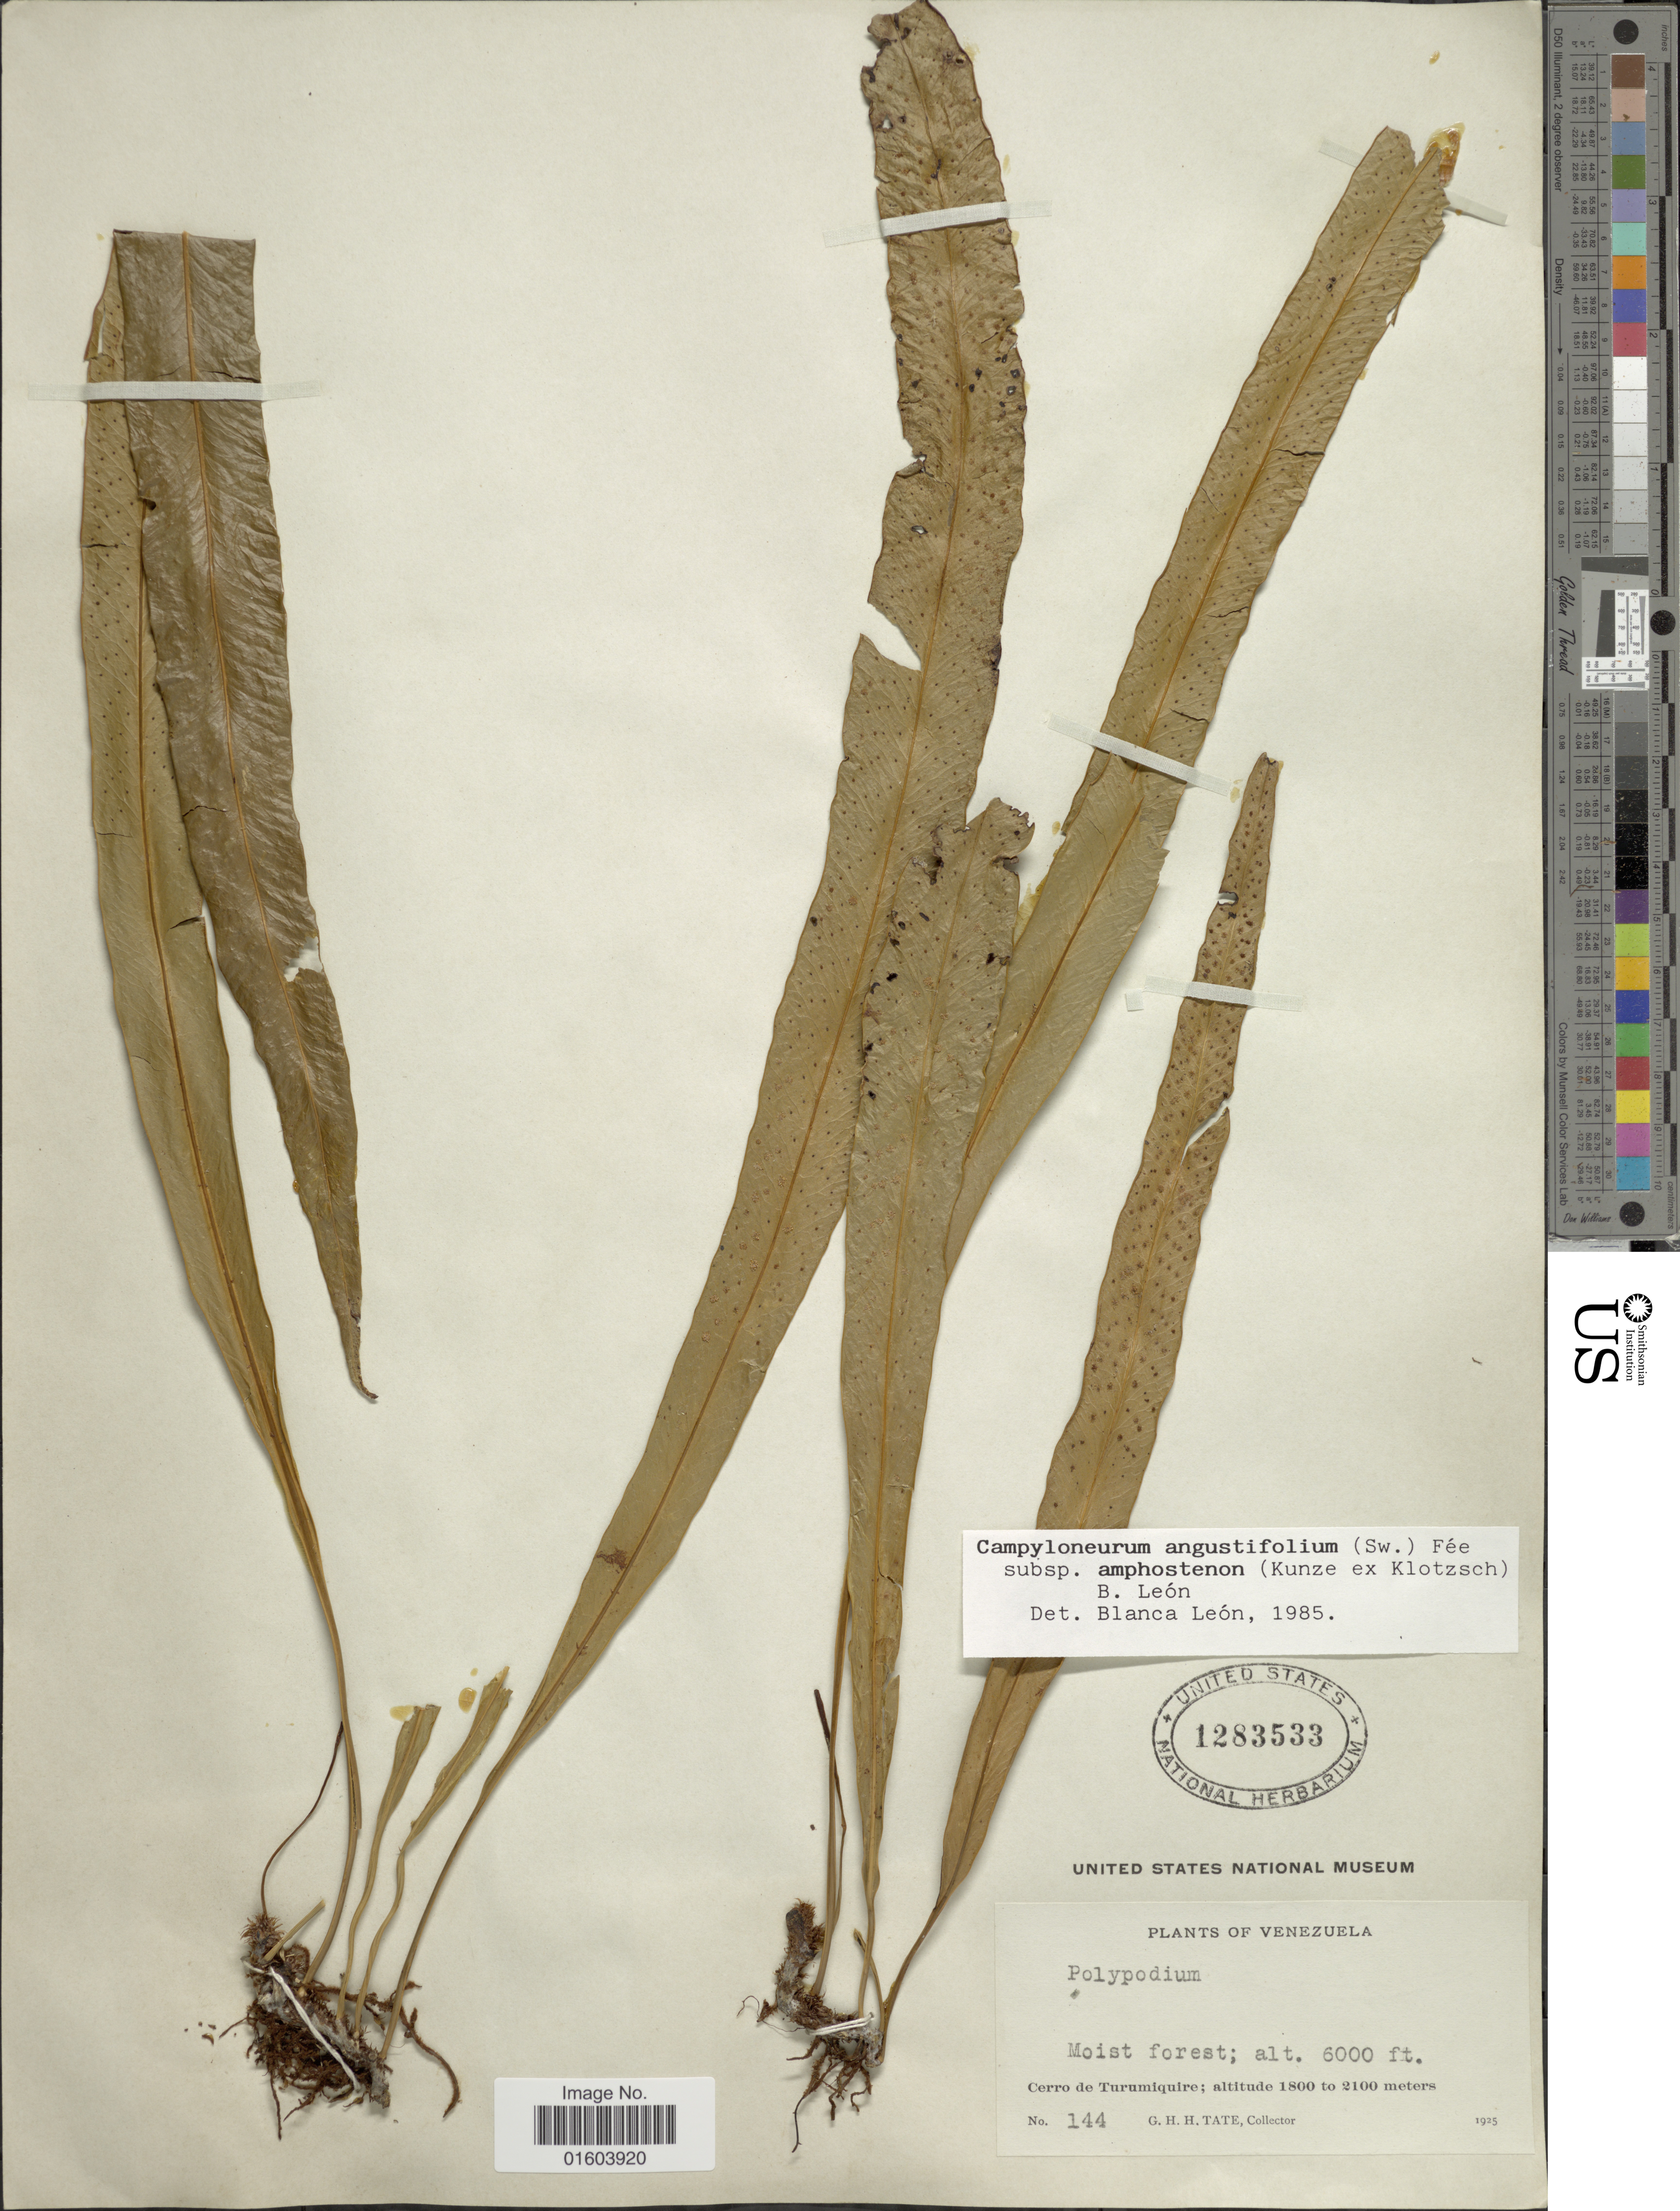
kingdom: Plantae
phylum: Tracheophyta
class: Polypodiopsida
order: Polypodiales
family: Polypodiaceae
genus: Campyloneurum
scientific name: Campyloneurum amphostenon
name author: (Kunze ex Klotzsch) Fée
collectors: G. H. H.Tate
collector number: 144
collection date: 1925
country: Venezuela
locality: Cerro de Turumiquire.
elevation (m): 1829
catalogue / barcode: US 1283533